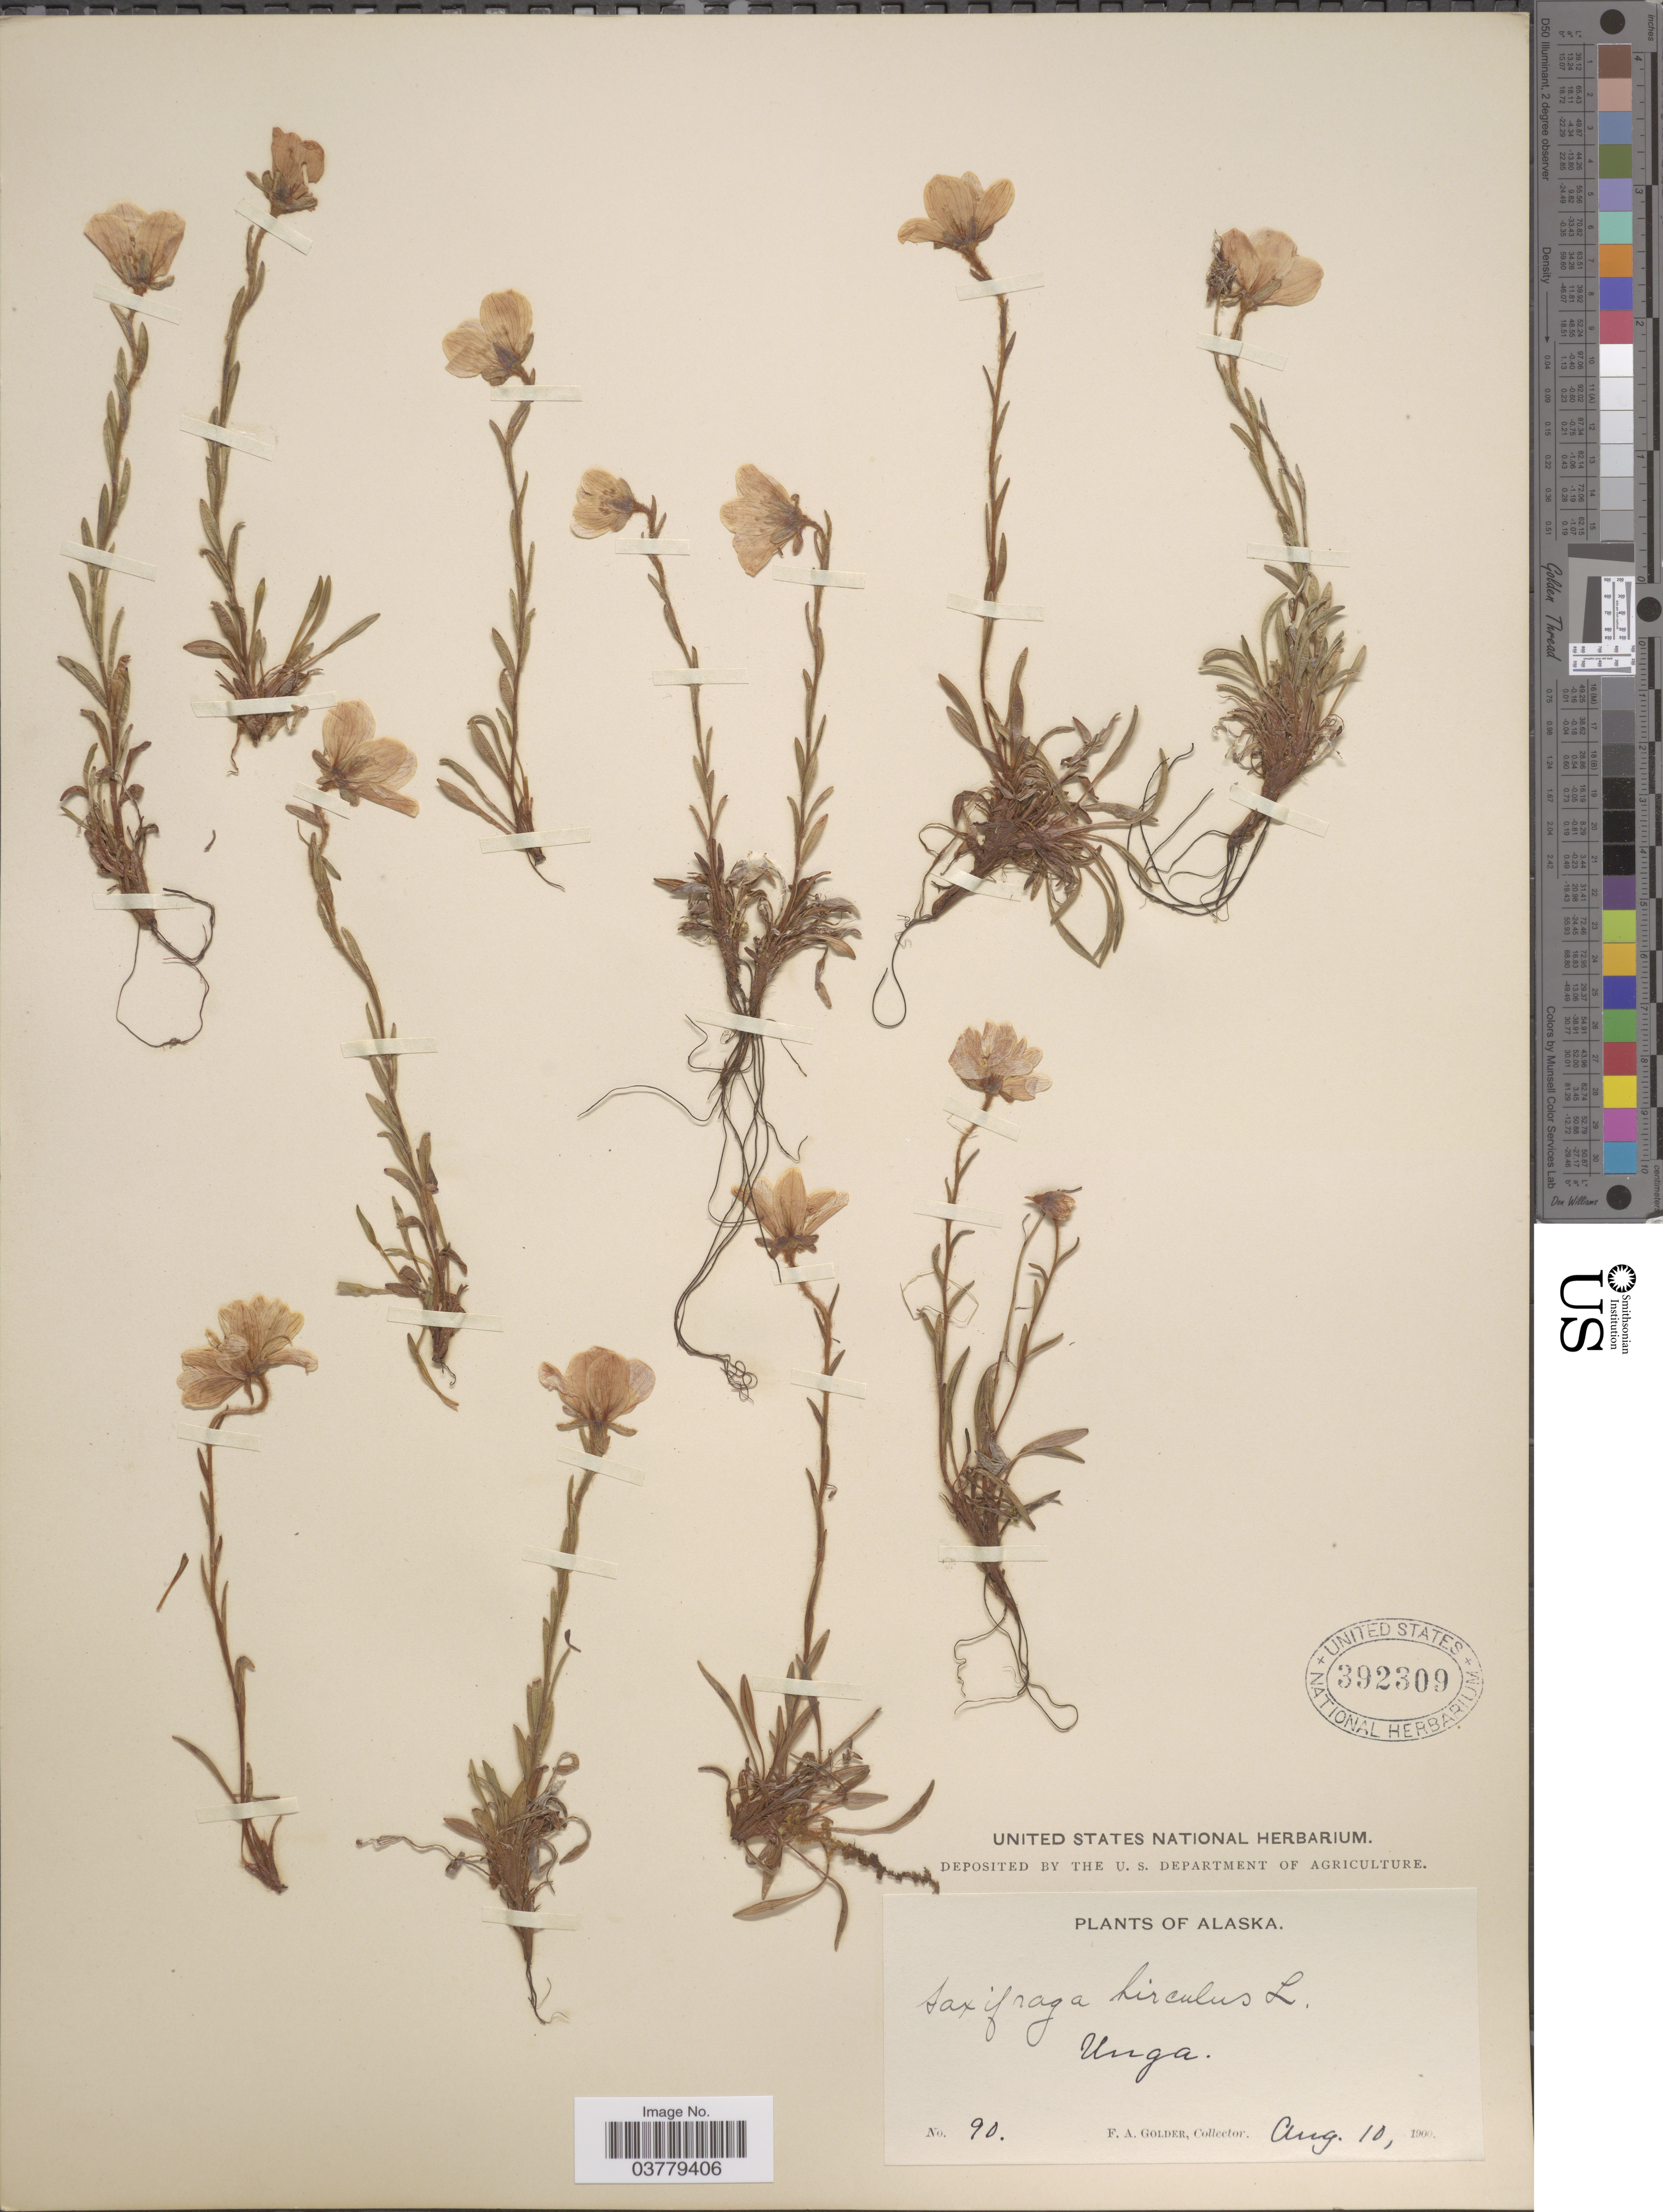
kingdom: Plantae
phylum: Tracheophyta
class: Magnoliopsida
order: Saxifragales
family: Saxifragaceae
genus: Saxifraga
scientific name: Saxifraga hirculus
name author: L.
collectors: F. Golder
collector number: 90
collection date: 1900-08-10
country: United States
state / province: Alaska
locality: Unga.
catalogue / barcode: US 392309